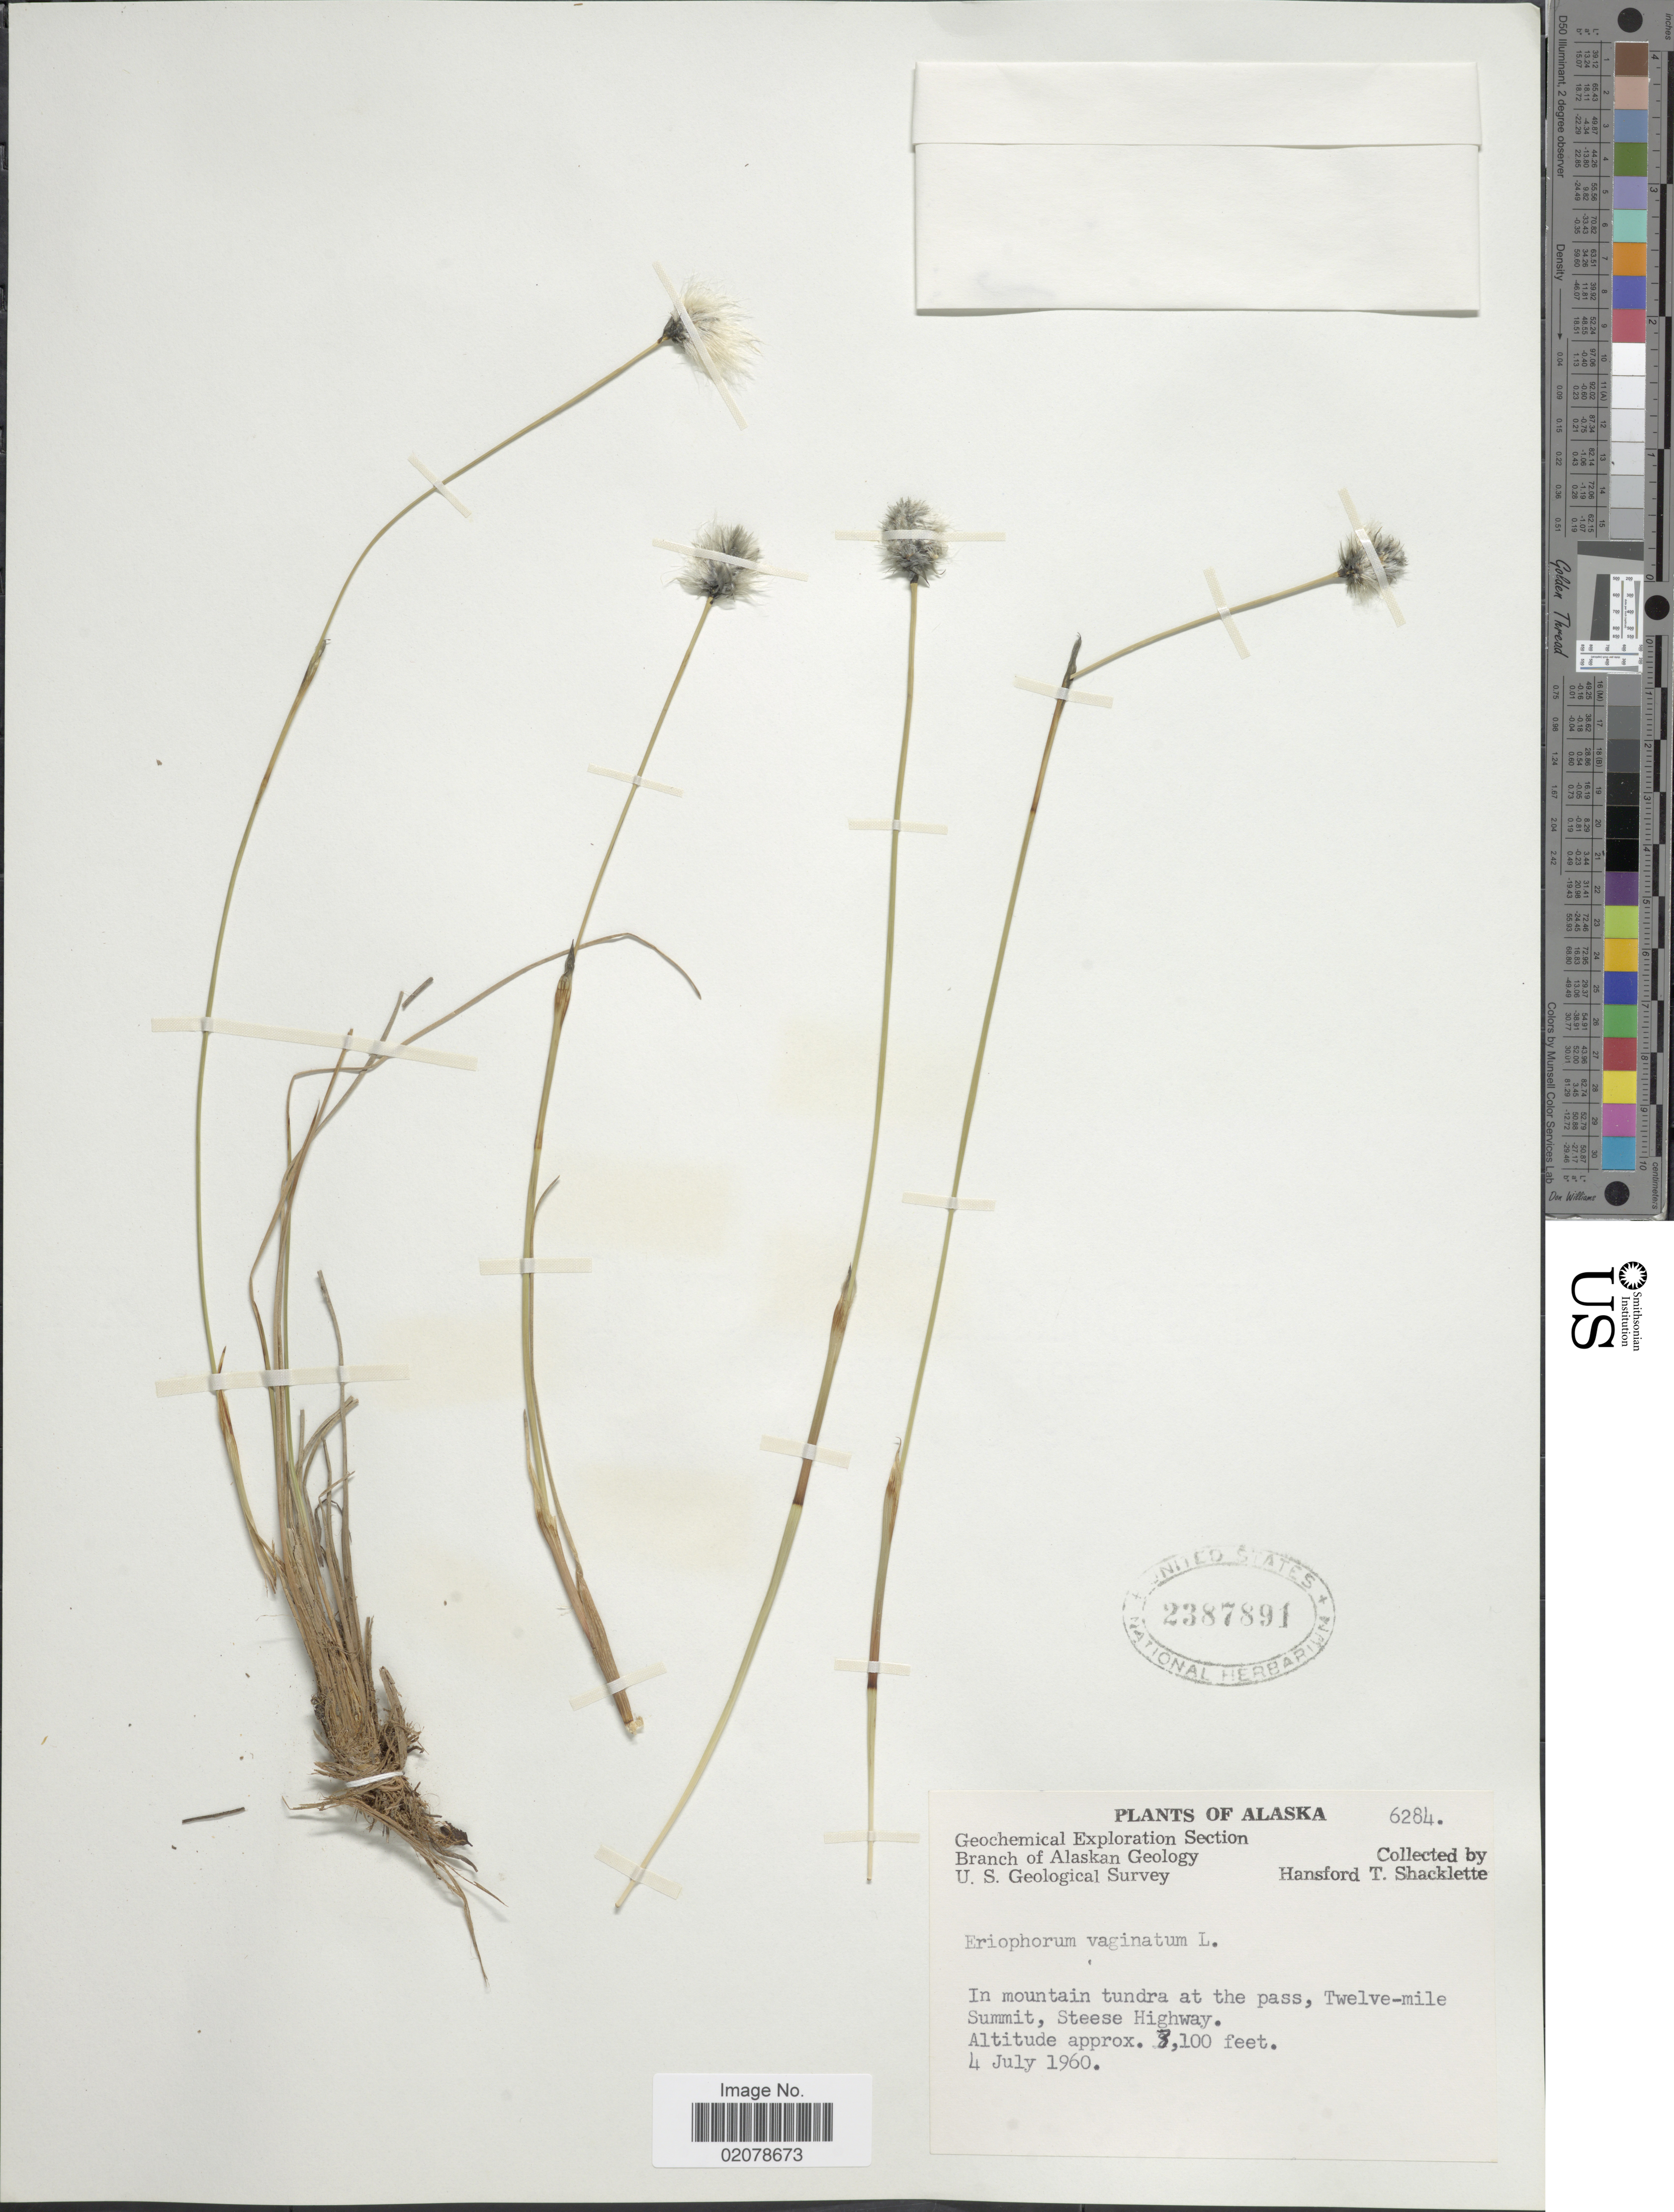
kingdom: Plantae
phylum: Tracheophyta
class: Liliopsida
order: Poales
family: Cyperaceae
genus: Eriophorum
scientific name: Eriophorum vaginatum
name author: L.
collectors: H. Shacklette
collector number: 6284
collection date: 1960-07-04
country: United States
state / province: Alaska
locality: Twelve-mile Summit, Steese Highway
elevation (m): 945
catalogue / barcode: US 2387891